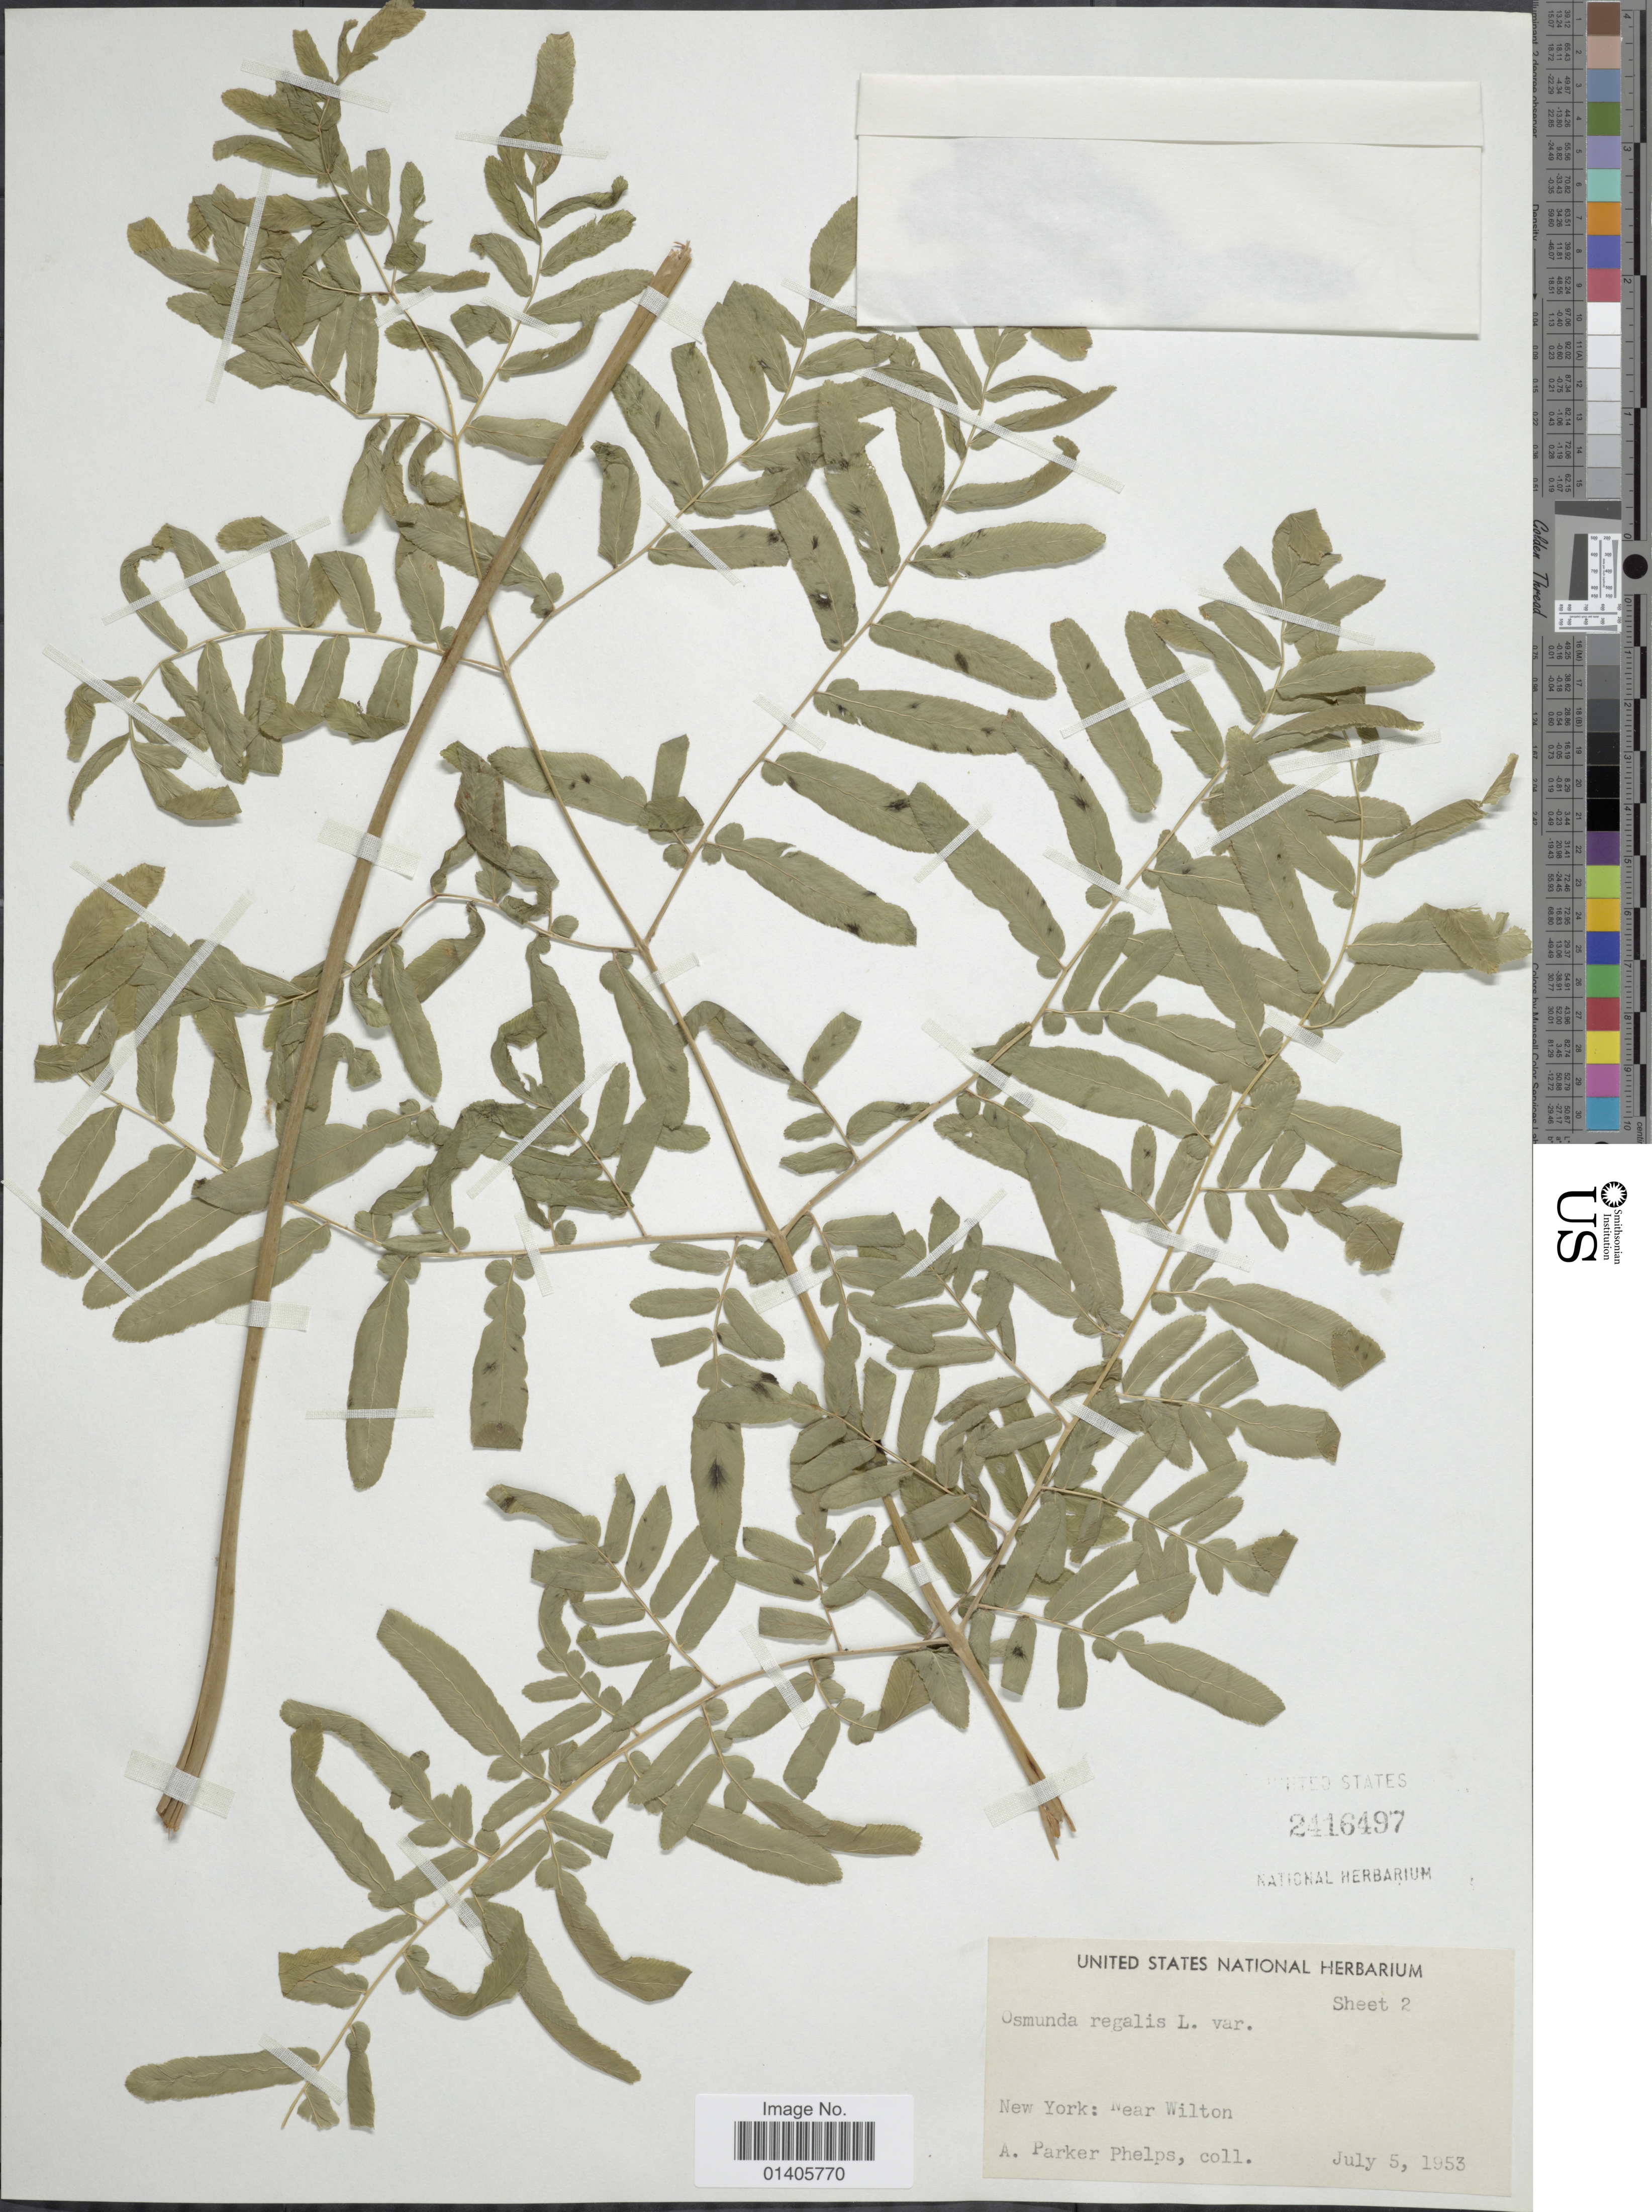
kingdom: Plantae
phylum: Tracheophyta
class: Polypodiopsida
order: Osmundales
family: Osmundaceae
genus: Osmunda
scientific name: Osmunda regalis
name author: L.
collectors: A. Phelps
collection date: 1953-07-05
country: United States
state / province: New York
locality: Near Wilton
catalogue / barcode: US 2416497